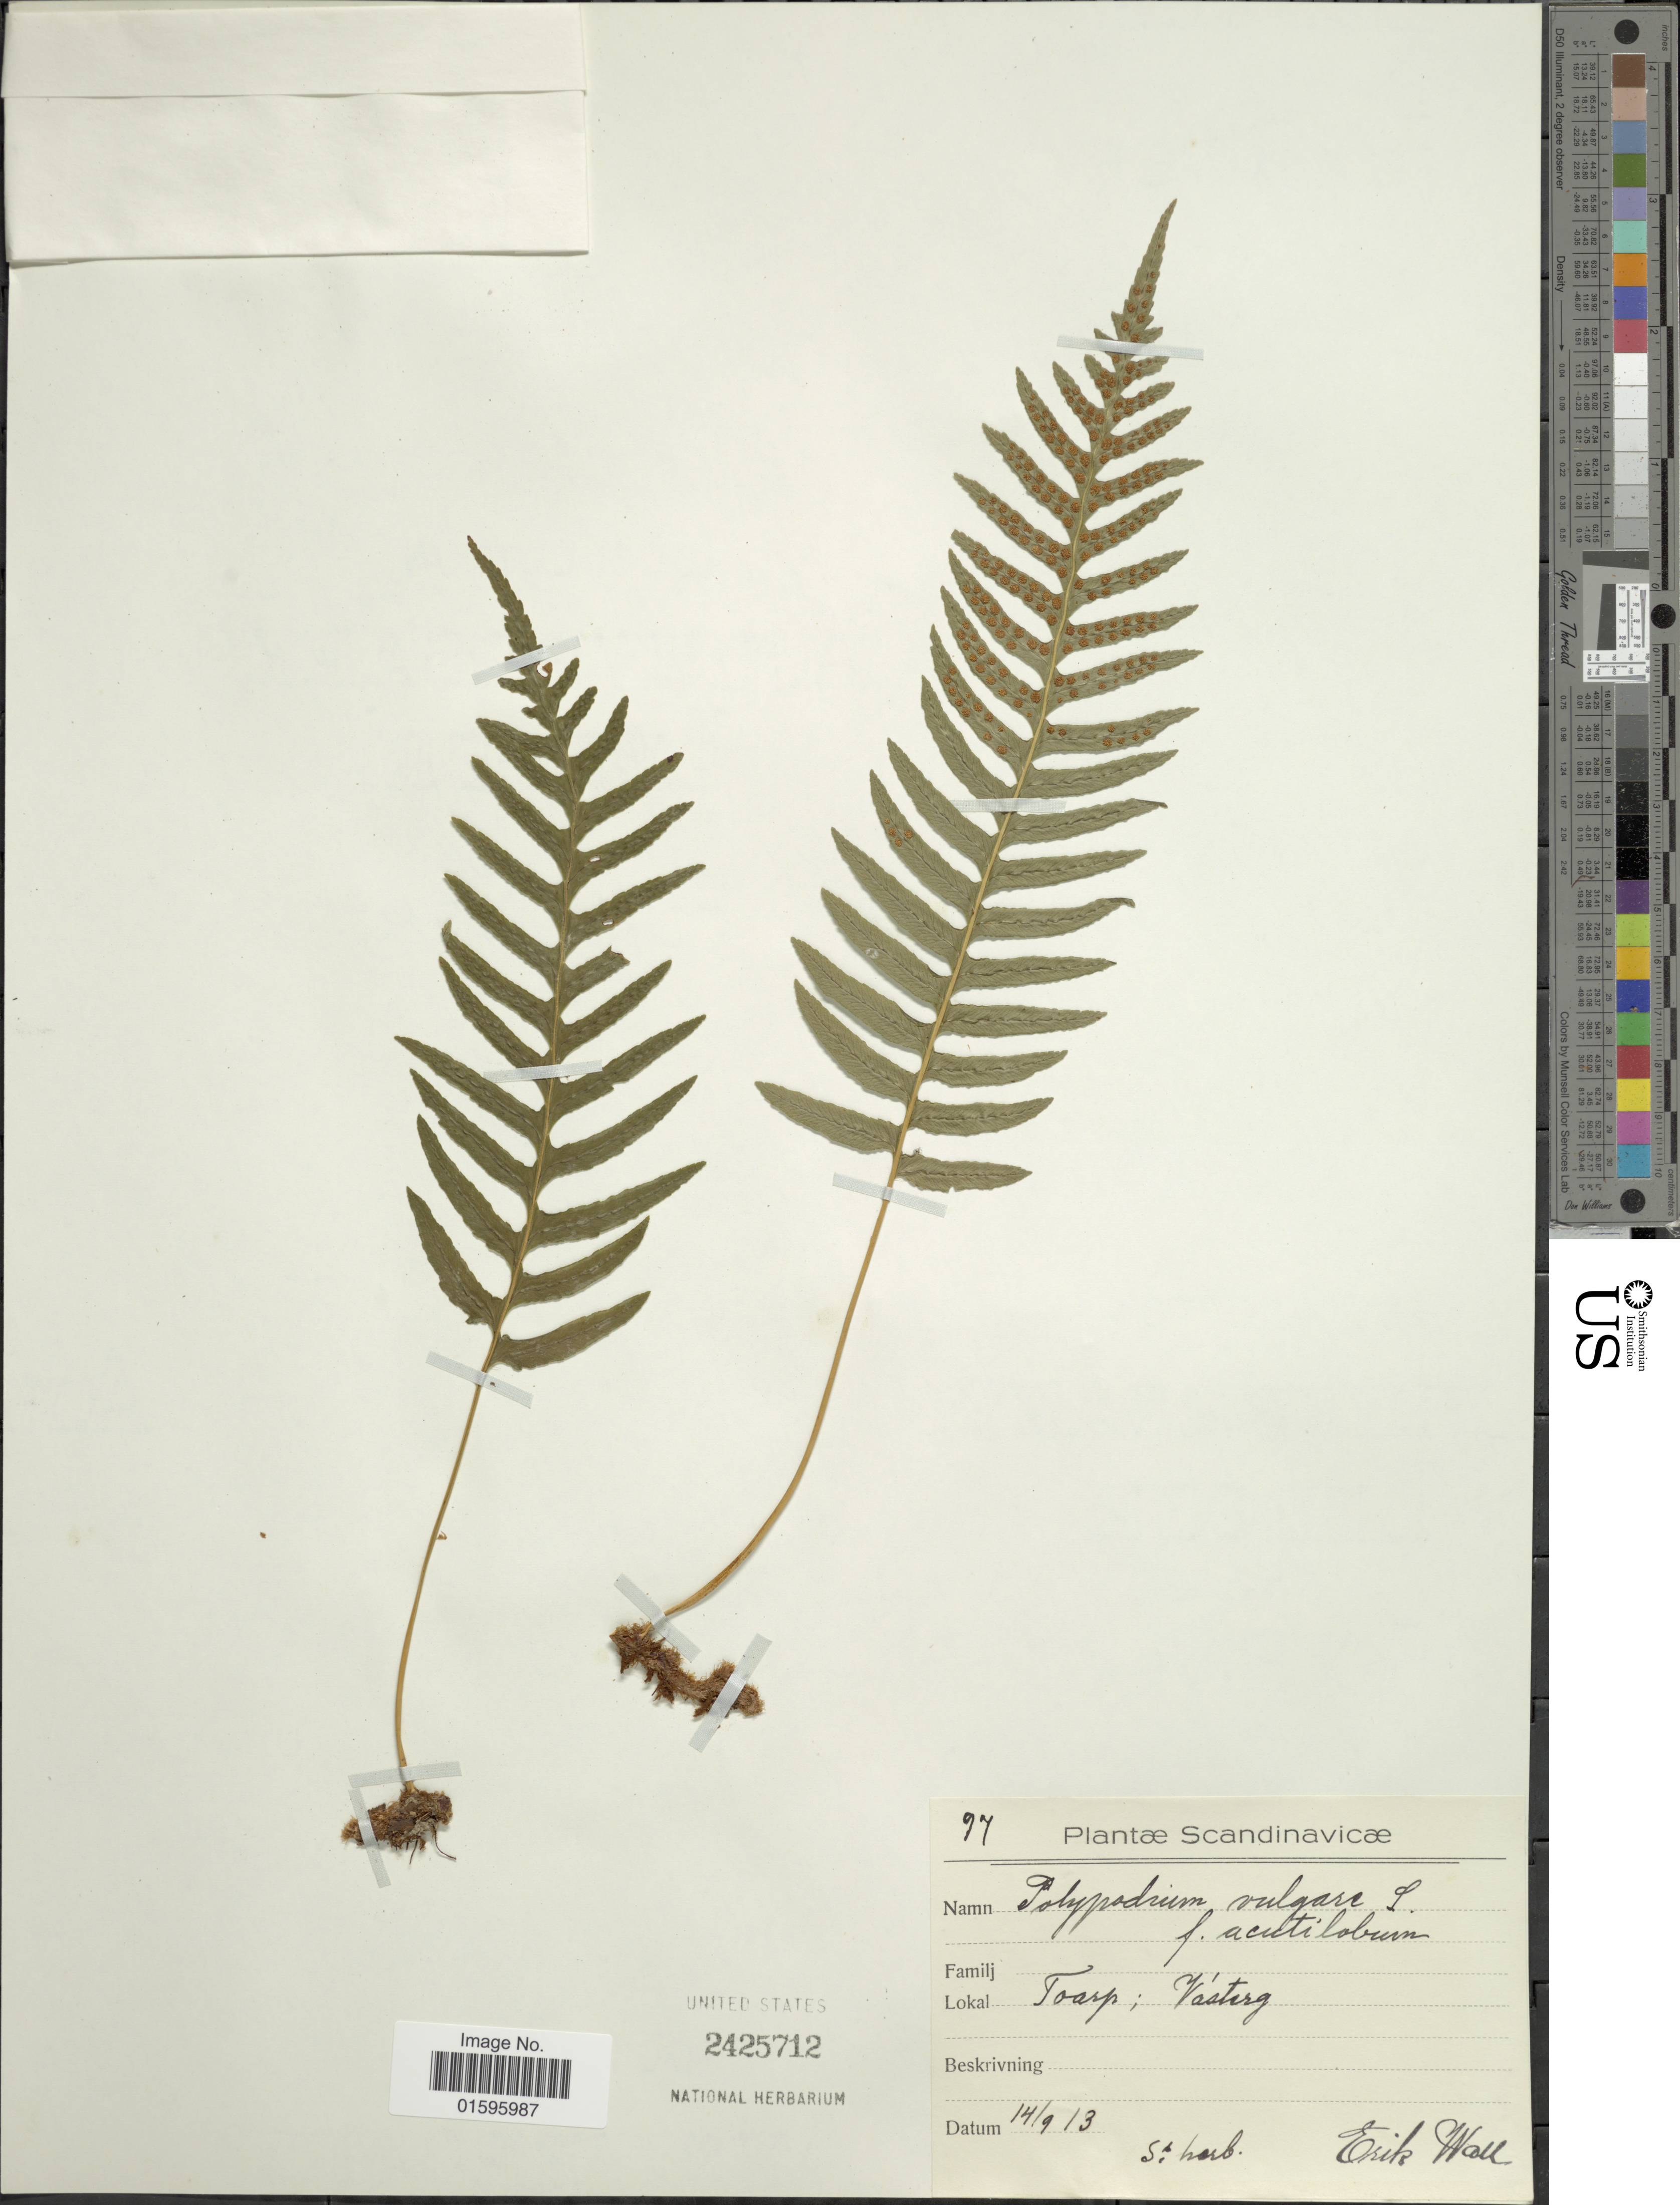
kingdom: Plantae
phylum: Tracheophyta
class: Polypodiopsida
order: Polypodiales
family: Polypodiaceae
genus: Polypodium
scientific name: Polypodium vulgare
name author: L.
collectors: E. Wall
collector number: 97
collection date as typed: Transcribed d/m/y: 14/9/13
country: Sweden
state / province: Västra Götaland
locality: Scandinavicae, Toarp; Vasterg.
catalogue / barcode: US 2425712